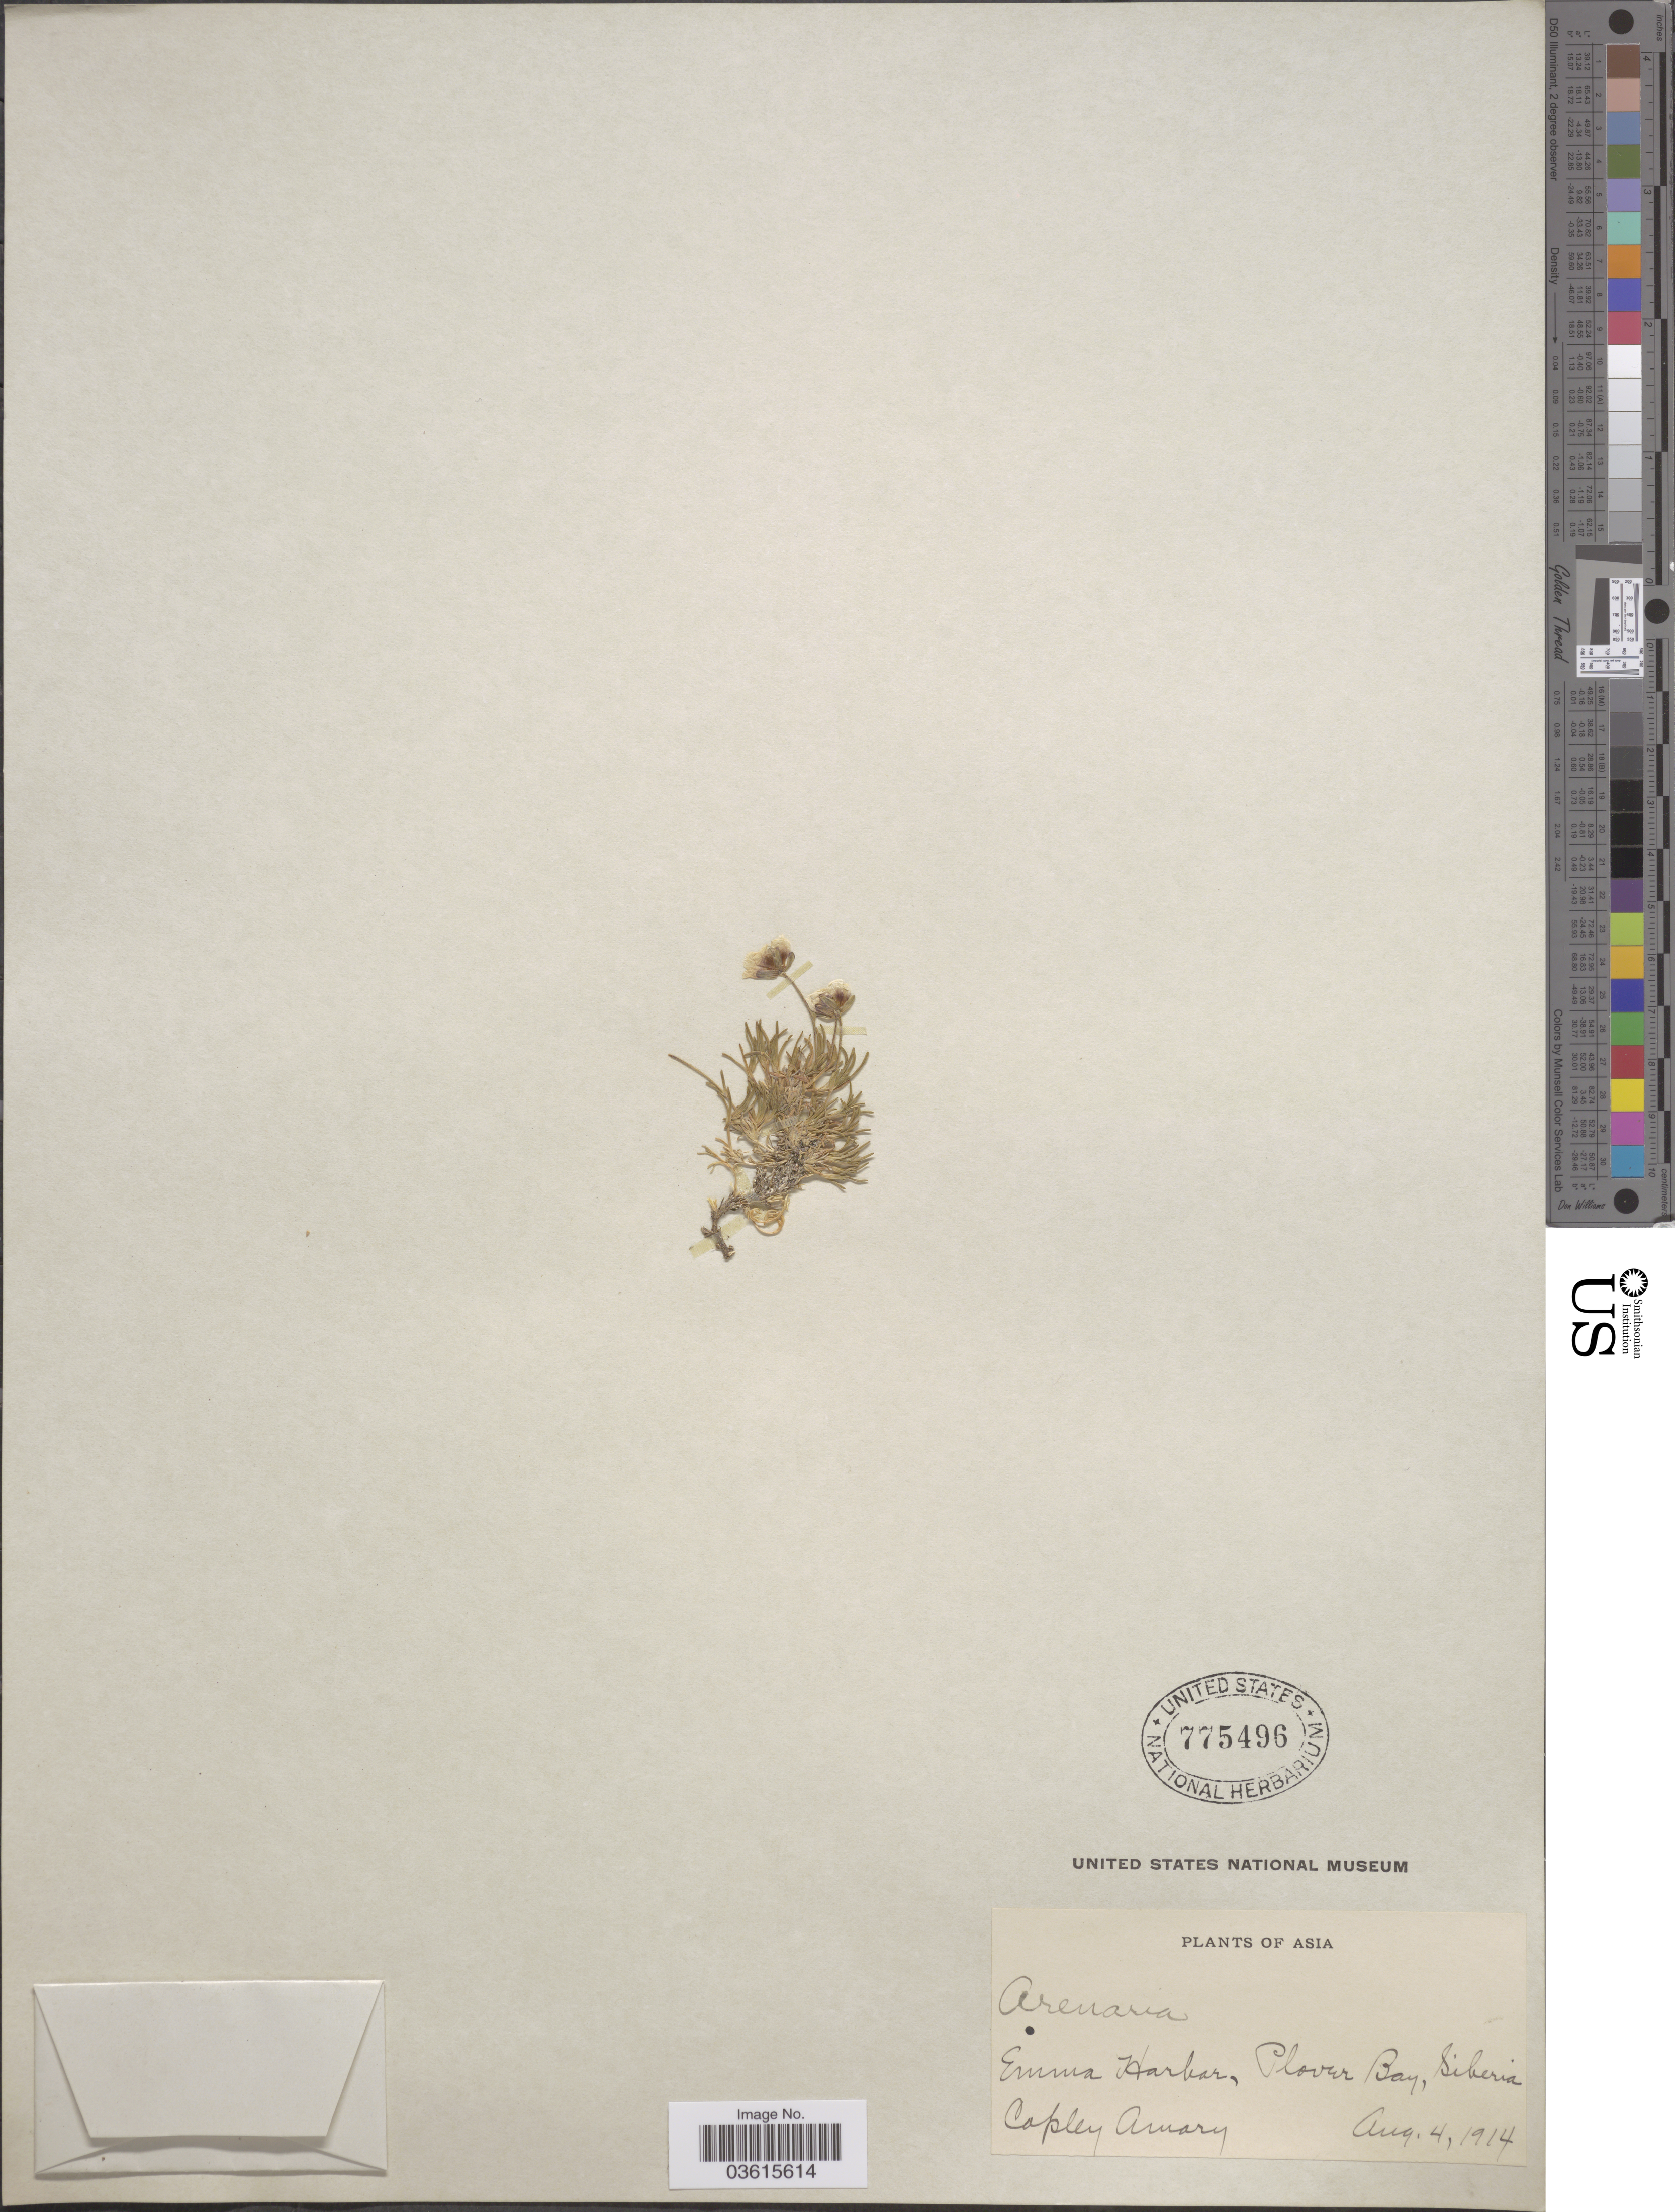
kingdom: Plantae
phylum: Tracheophyta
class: Magnoliopsida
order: Caryophyllales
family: Caryophyllaceae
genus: Arenaria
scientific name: Arenaria sp.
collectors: C. Amary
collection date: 1914-08-04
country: Russian Federation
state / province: Chukotka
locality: Asia. Emma Harbor, Plover Bay, Siberia.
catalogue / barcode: US 775496